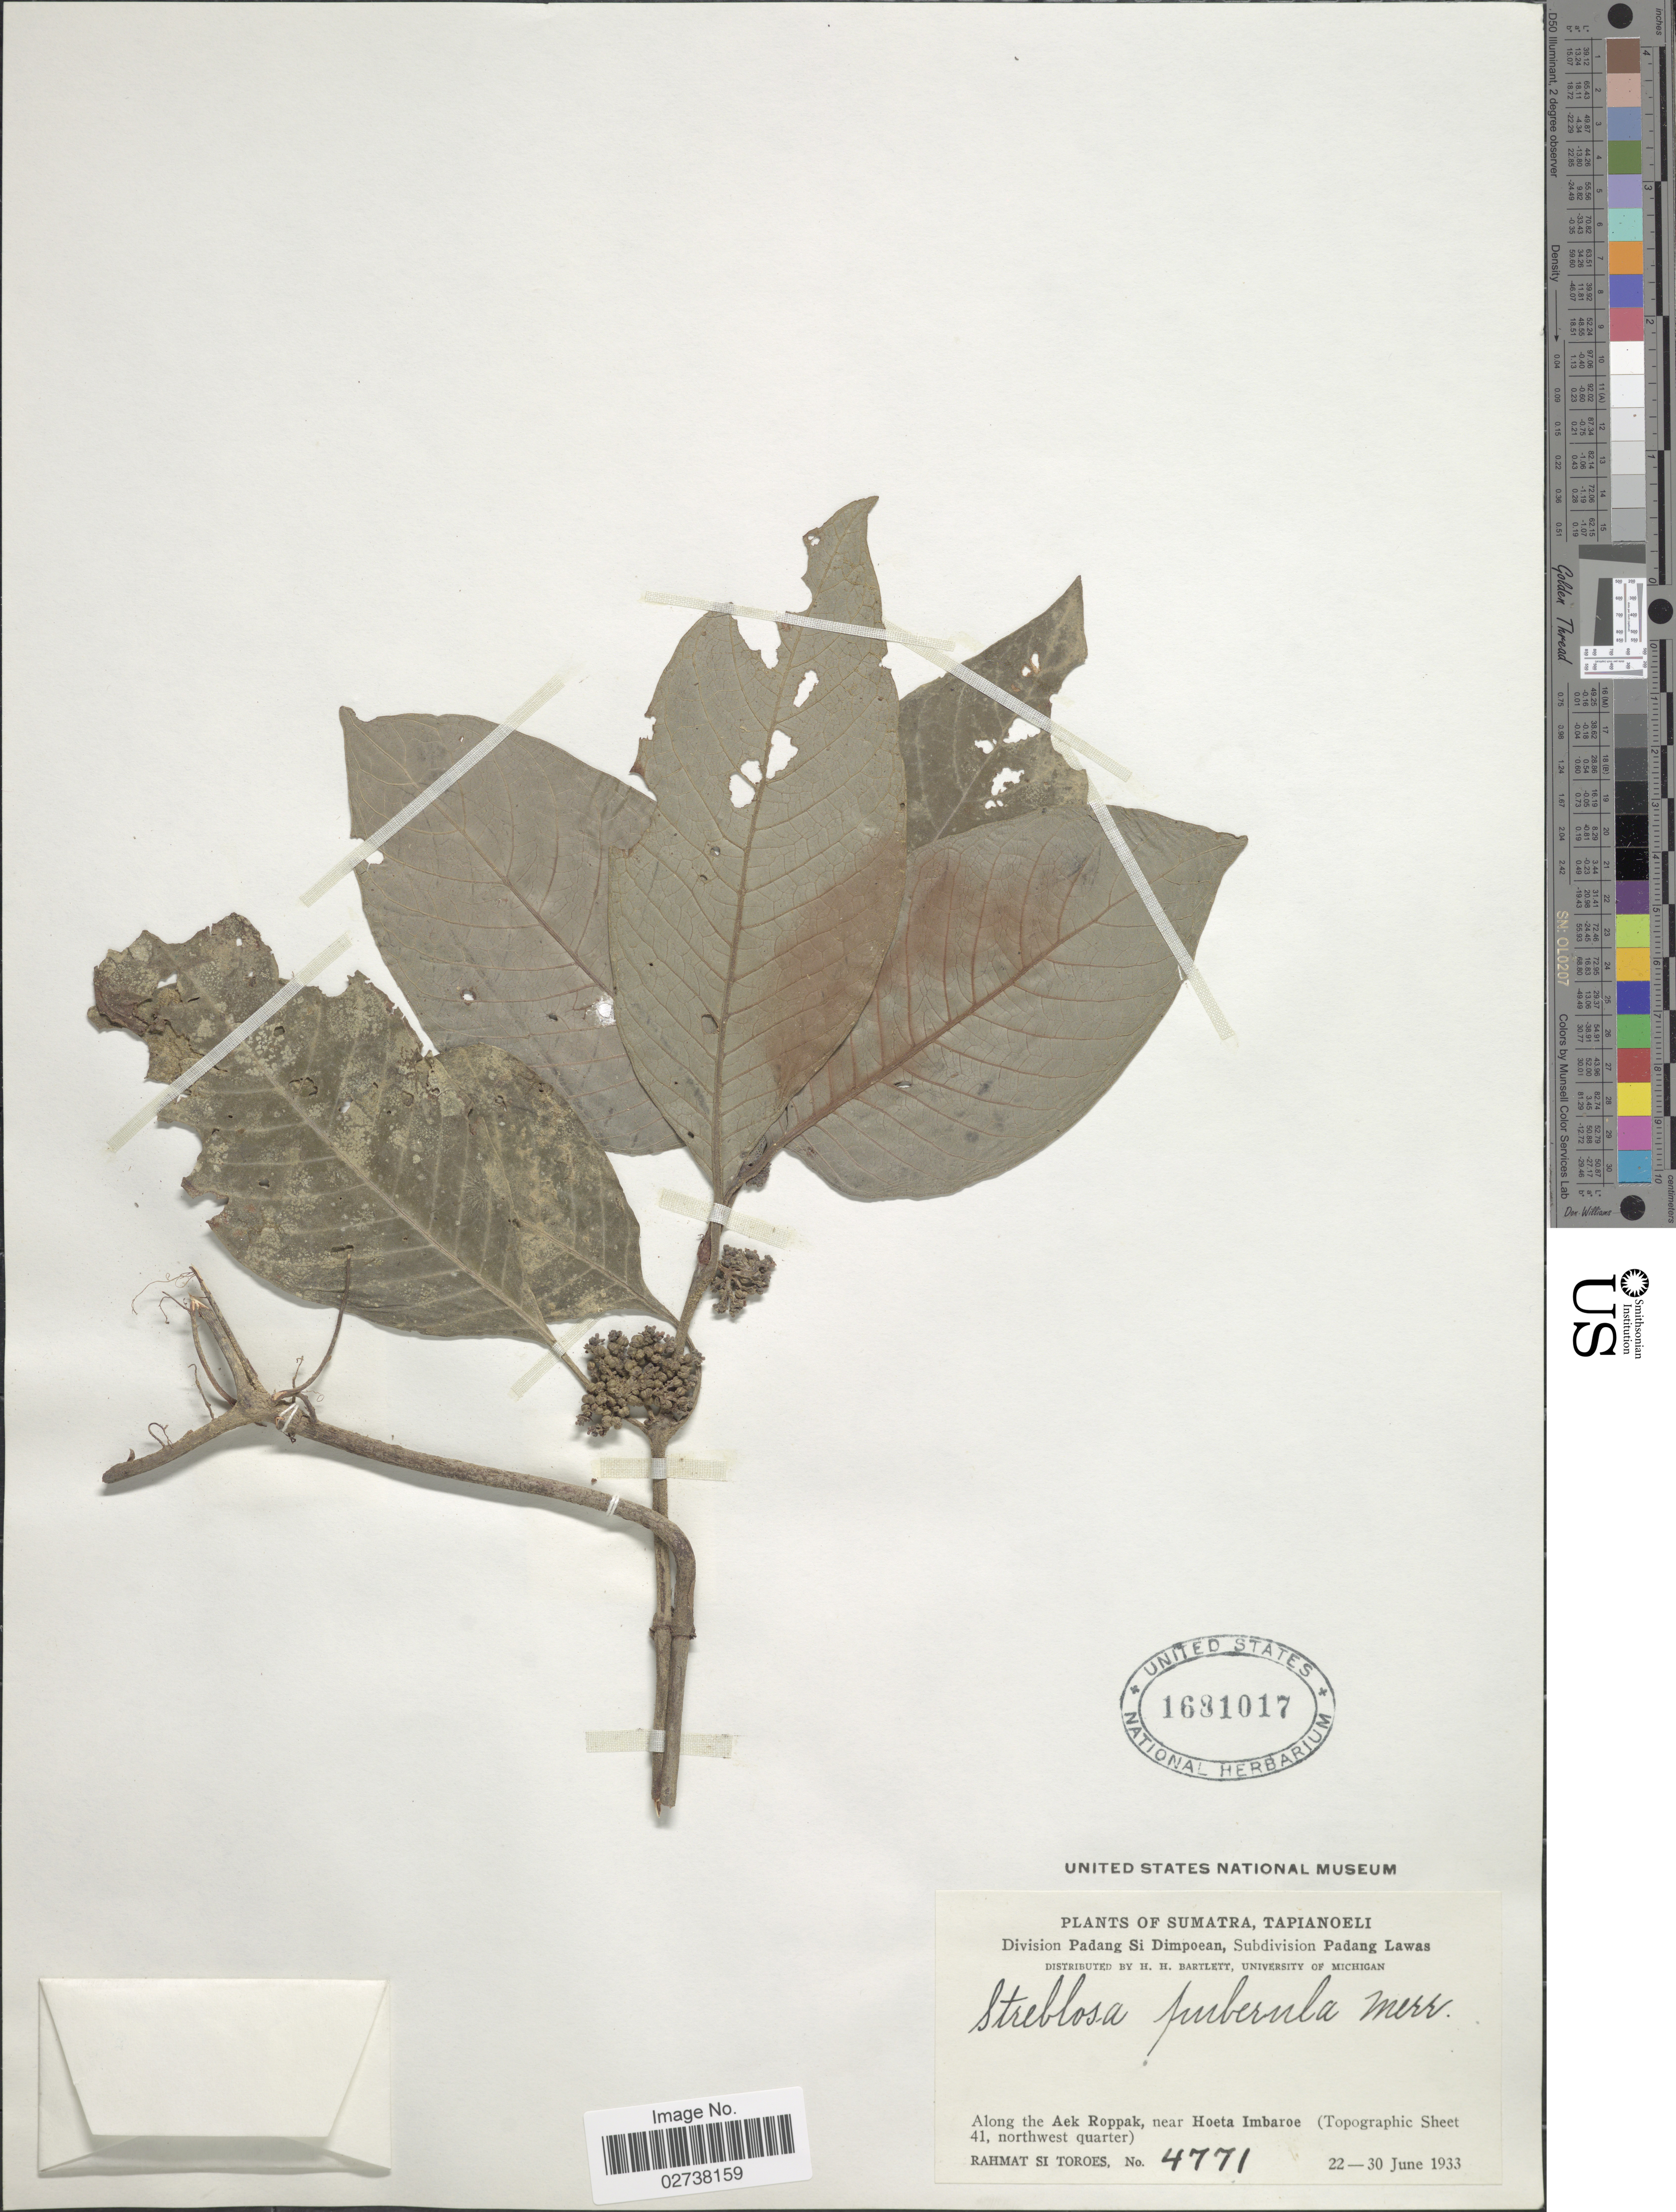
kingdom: Plantae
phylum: Tracheophyta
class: Magnoliopsida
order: Gentianales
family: Rubiaceae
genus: Streblosa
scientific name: Streblosa microcarpa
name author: Ridl.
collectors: Rahmat Si Boeea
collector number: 4771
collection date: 1933-06-22/1933-06-30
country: Indonesia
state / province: Sumatra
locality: Tapianoeli, Division Padang Si Dimpoean, Subdivision Padang Lawas, along the Aek Roppak, near Hoeta Imbaroe (Topograpic Sheet 41, northwest quarter)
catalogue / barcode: US 1681017